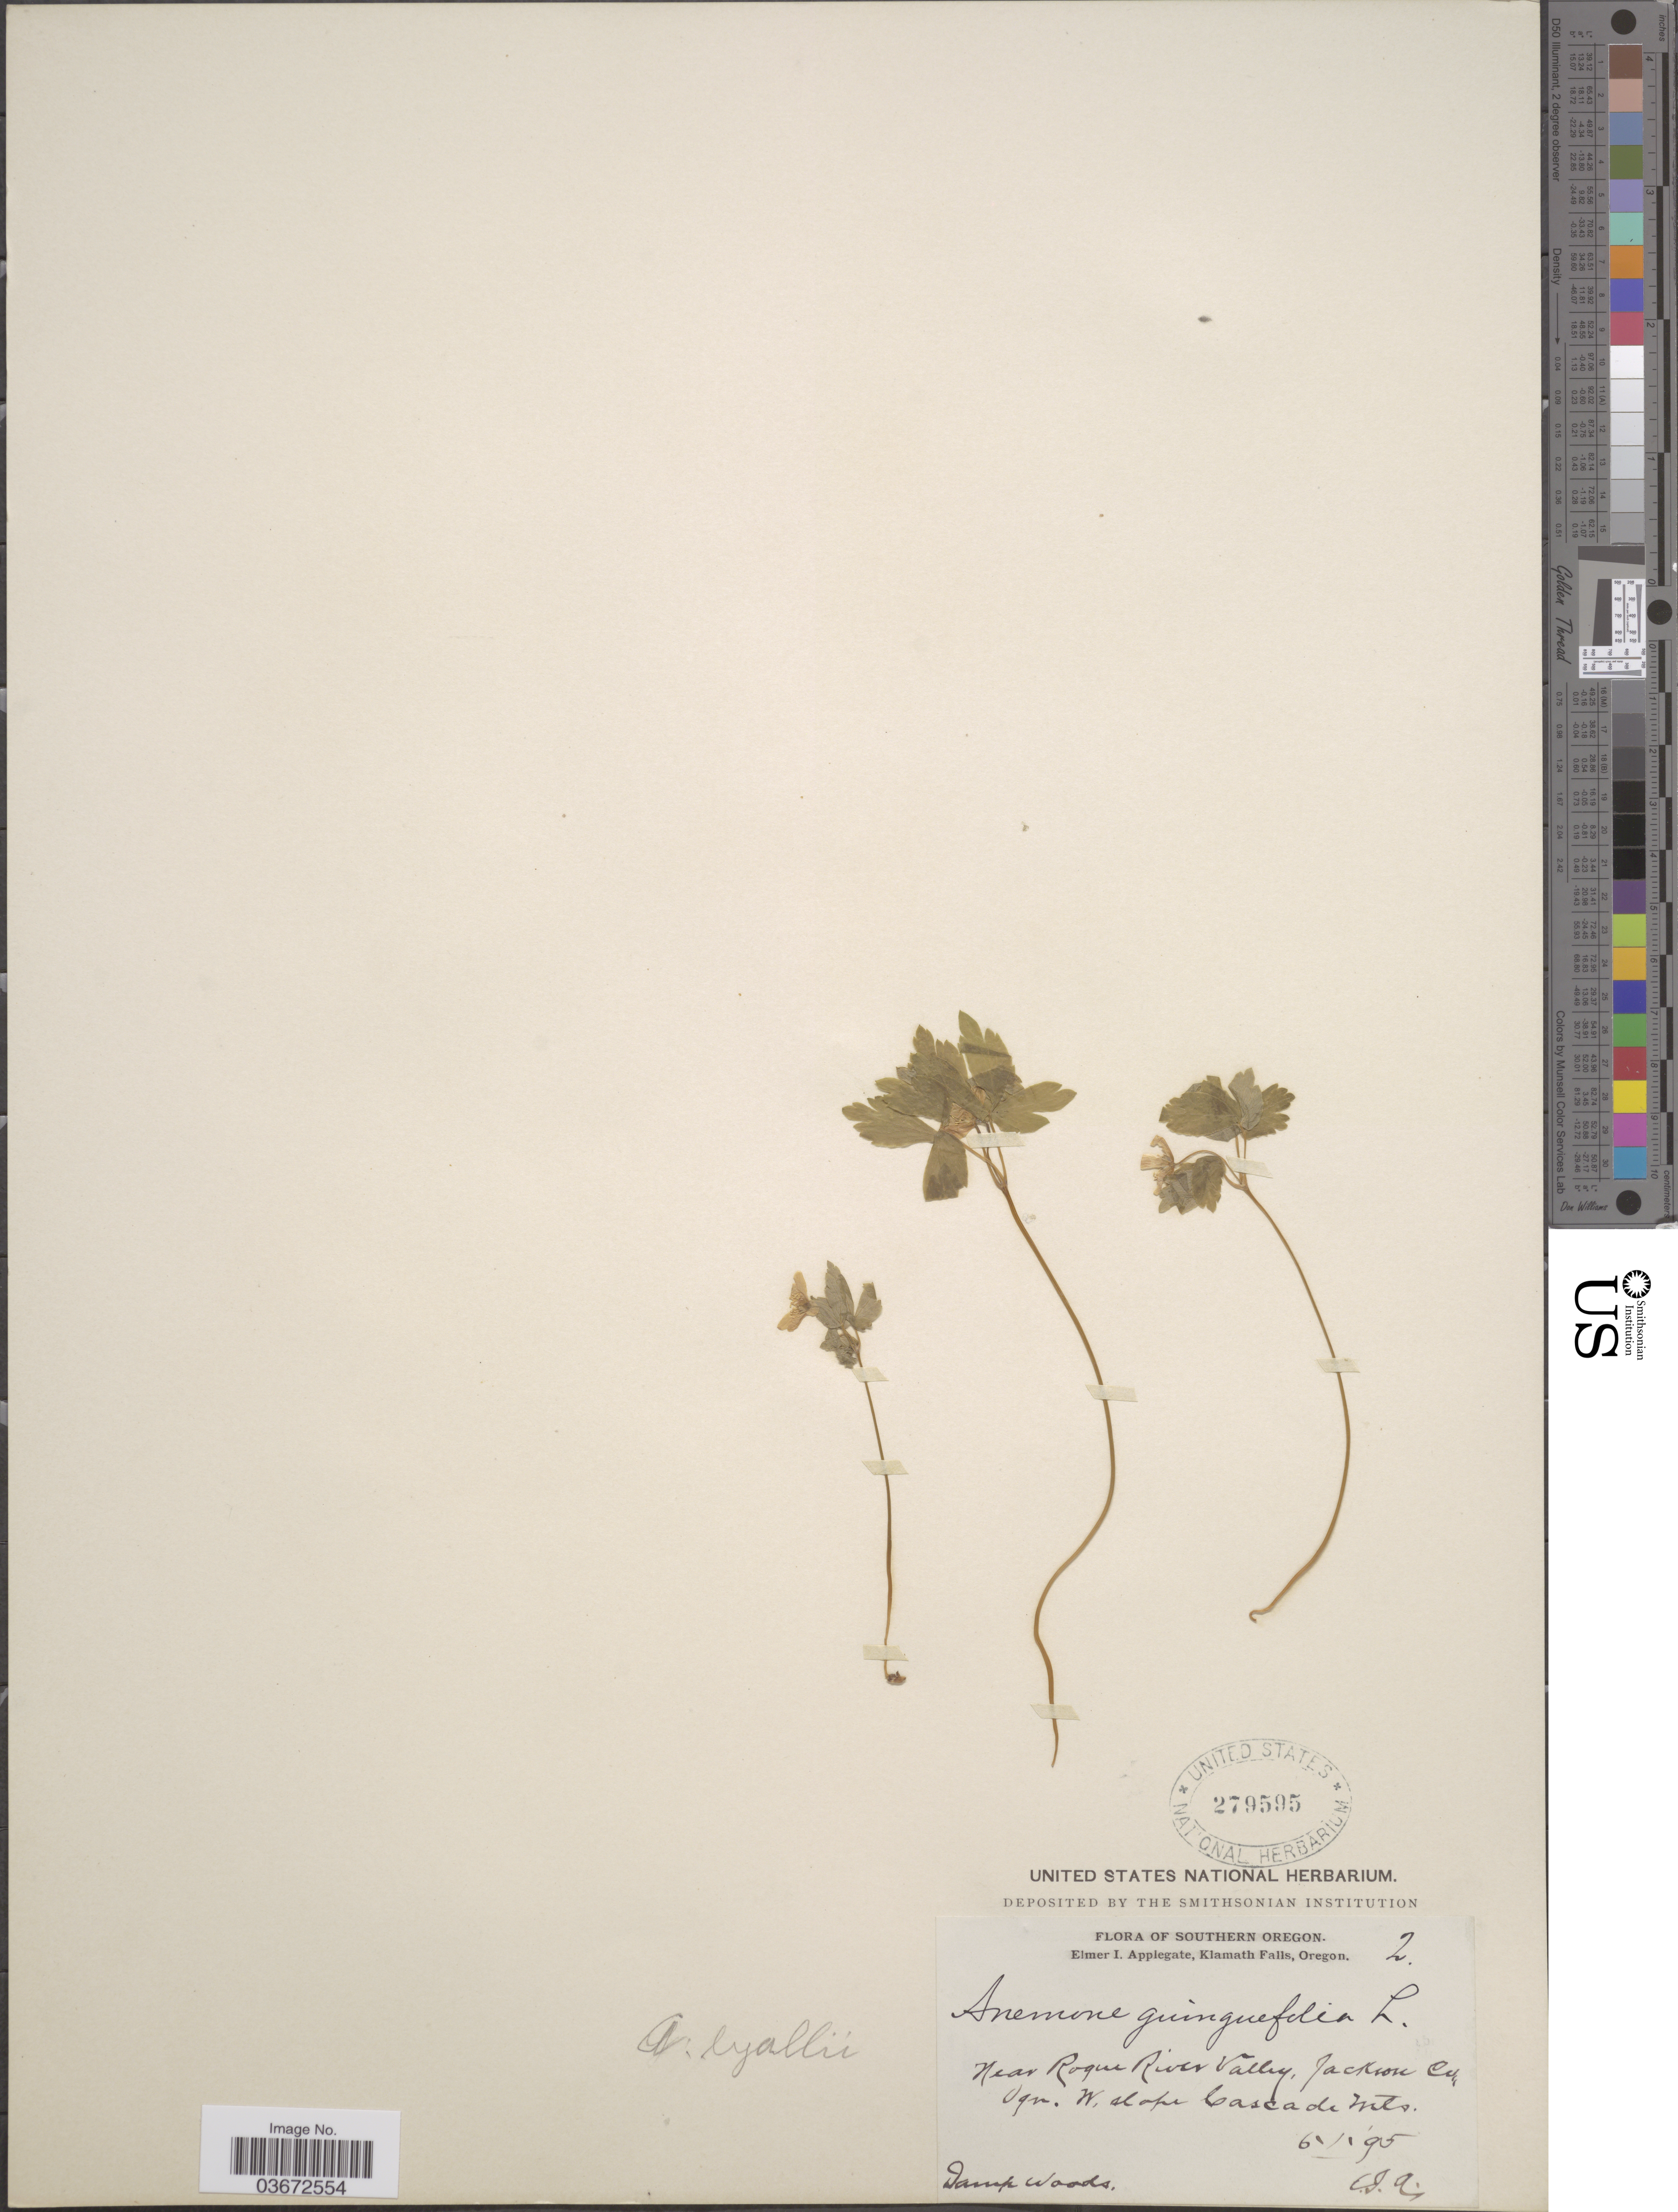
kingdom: Plantae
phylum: Tracheophyta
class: Magnoliopsida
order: Ranunculales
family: Ranunculaceae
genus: Anemone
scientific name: Anemone quinquefolia var. lyallii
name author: (L.) B.L. Rob.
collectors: E. I. Applegate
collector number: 2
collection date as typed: Transcribed d/m/y: 1/6/95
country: United States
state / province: Oregon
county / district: Jackson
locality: Southern Oregon. Near Rogue River Valley, Jackson Co., W. slope Cascade Mts.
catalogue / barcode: US 279595